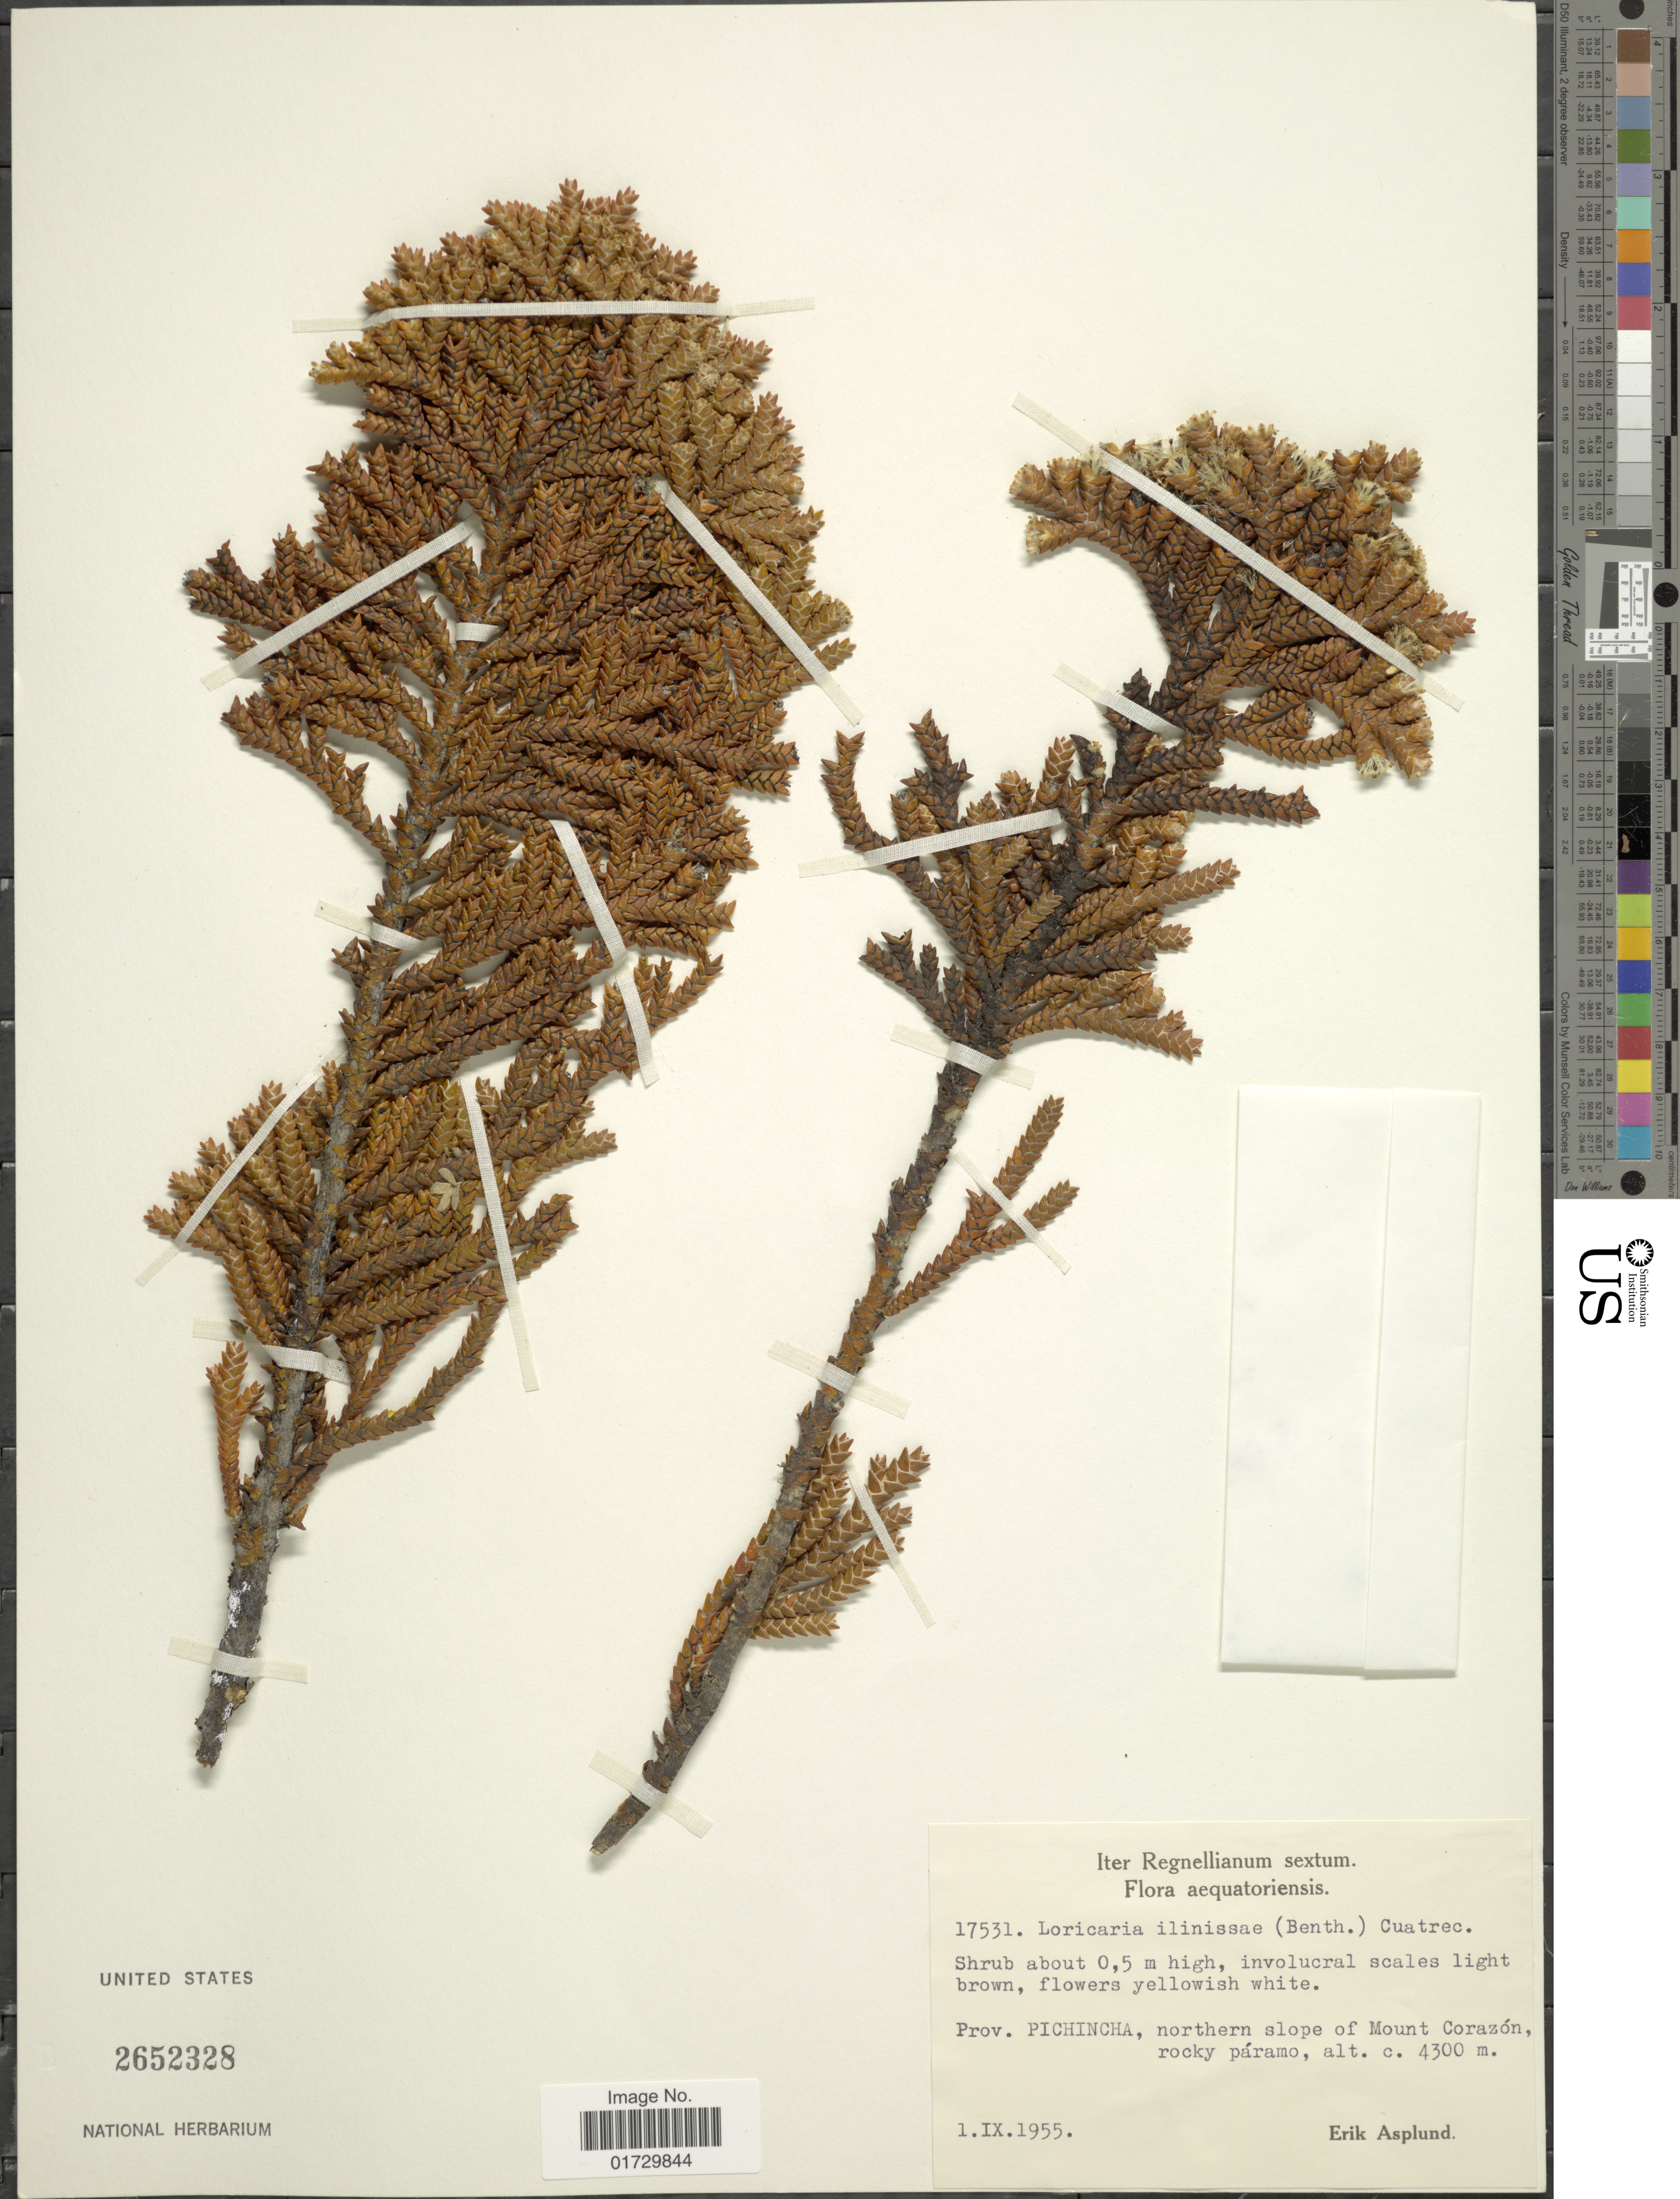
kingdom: Plantae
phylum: Tracheophyta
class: Magnoliopsida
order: Asterales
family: Asteraceae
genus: Loricaria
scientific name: Loricaria ilinissae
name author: (Benth.) Cuatrec.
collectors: E. Asplund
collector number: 17531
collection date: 1955-09-01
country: Ecuador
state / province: Pichincha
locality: Northern slope of Mount Corazon, rocky paramo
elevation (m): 4300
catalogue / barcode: US 2652328